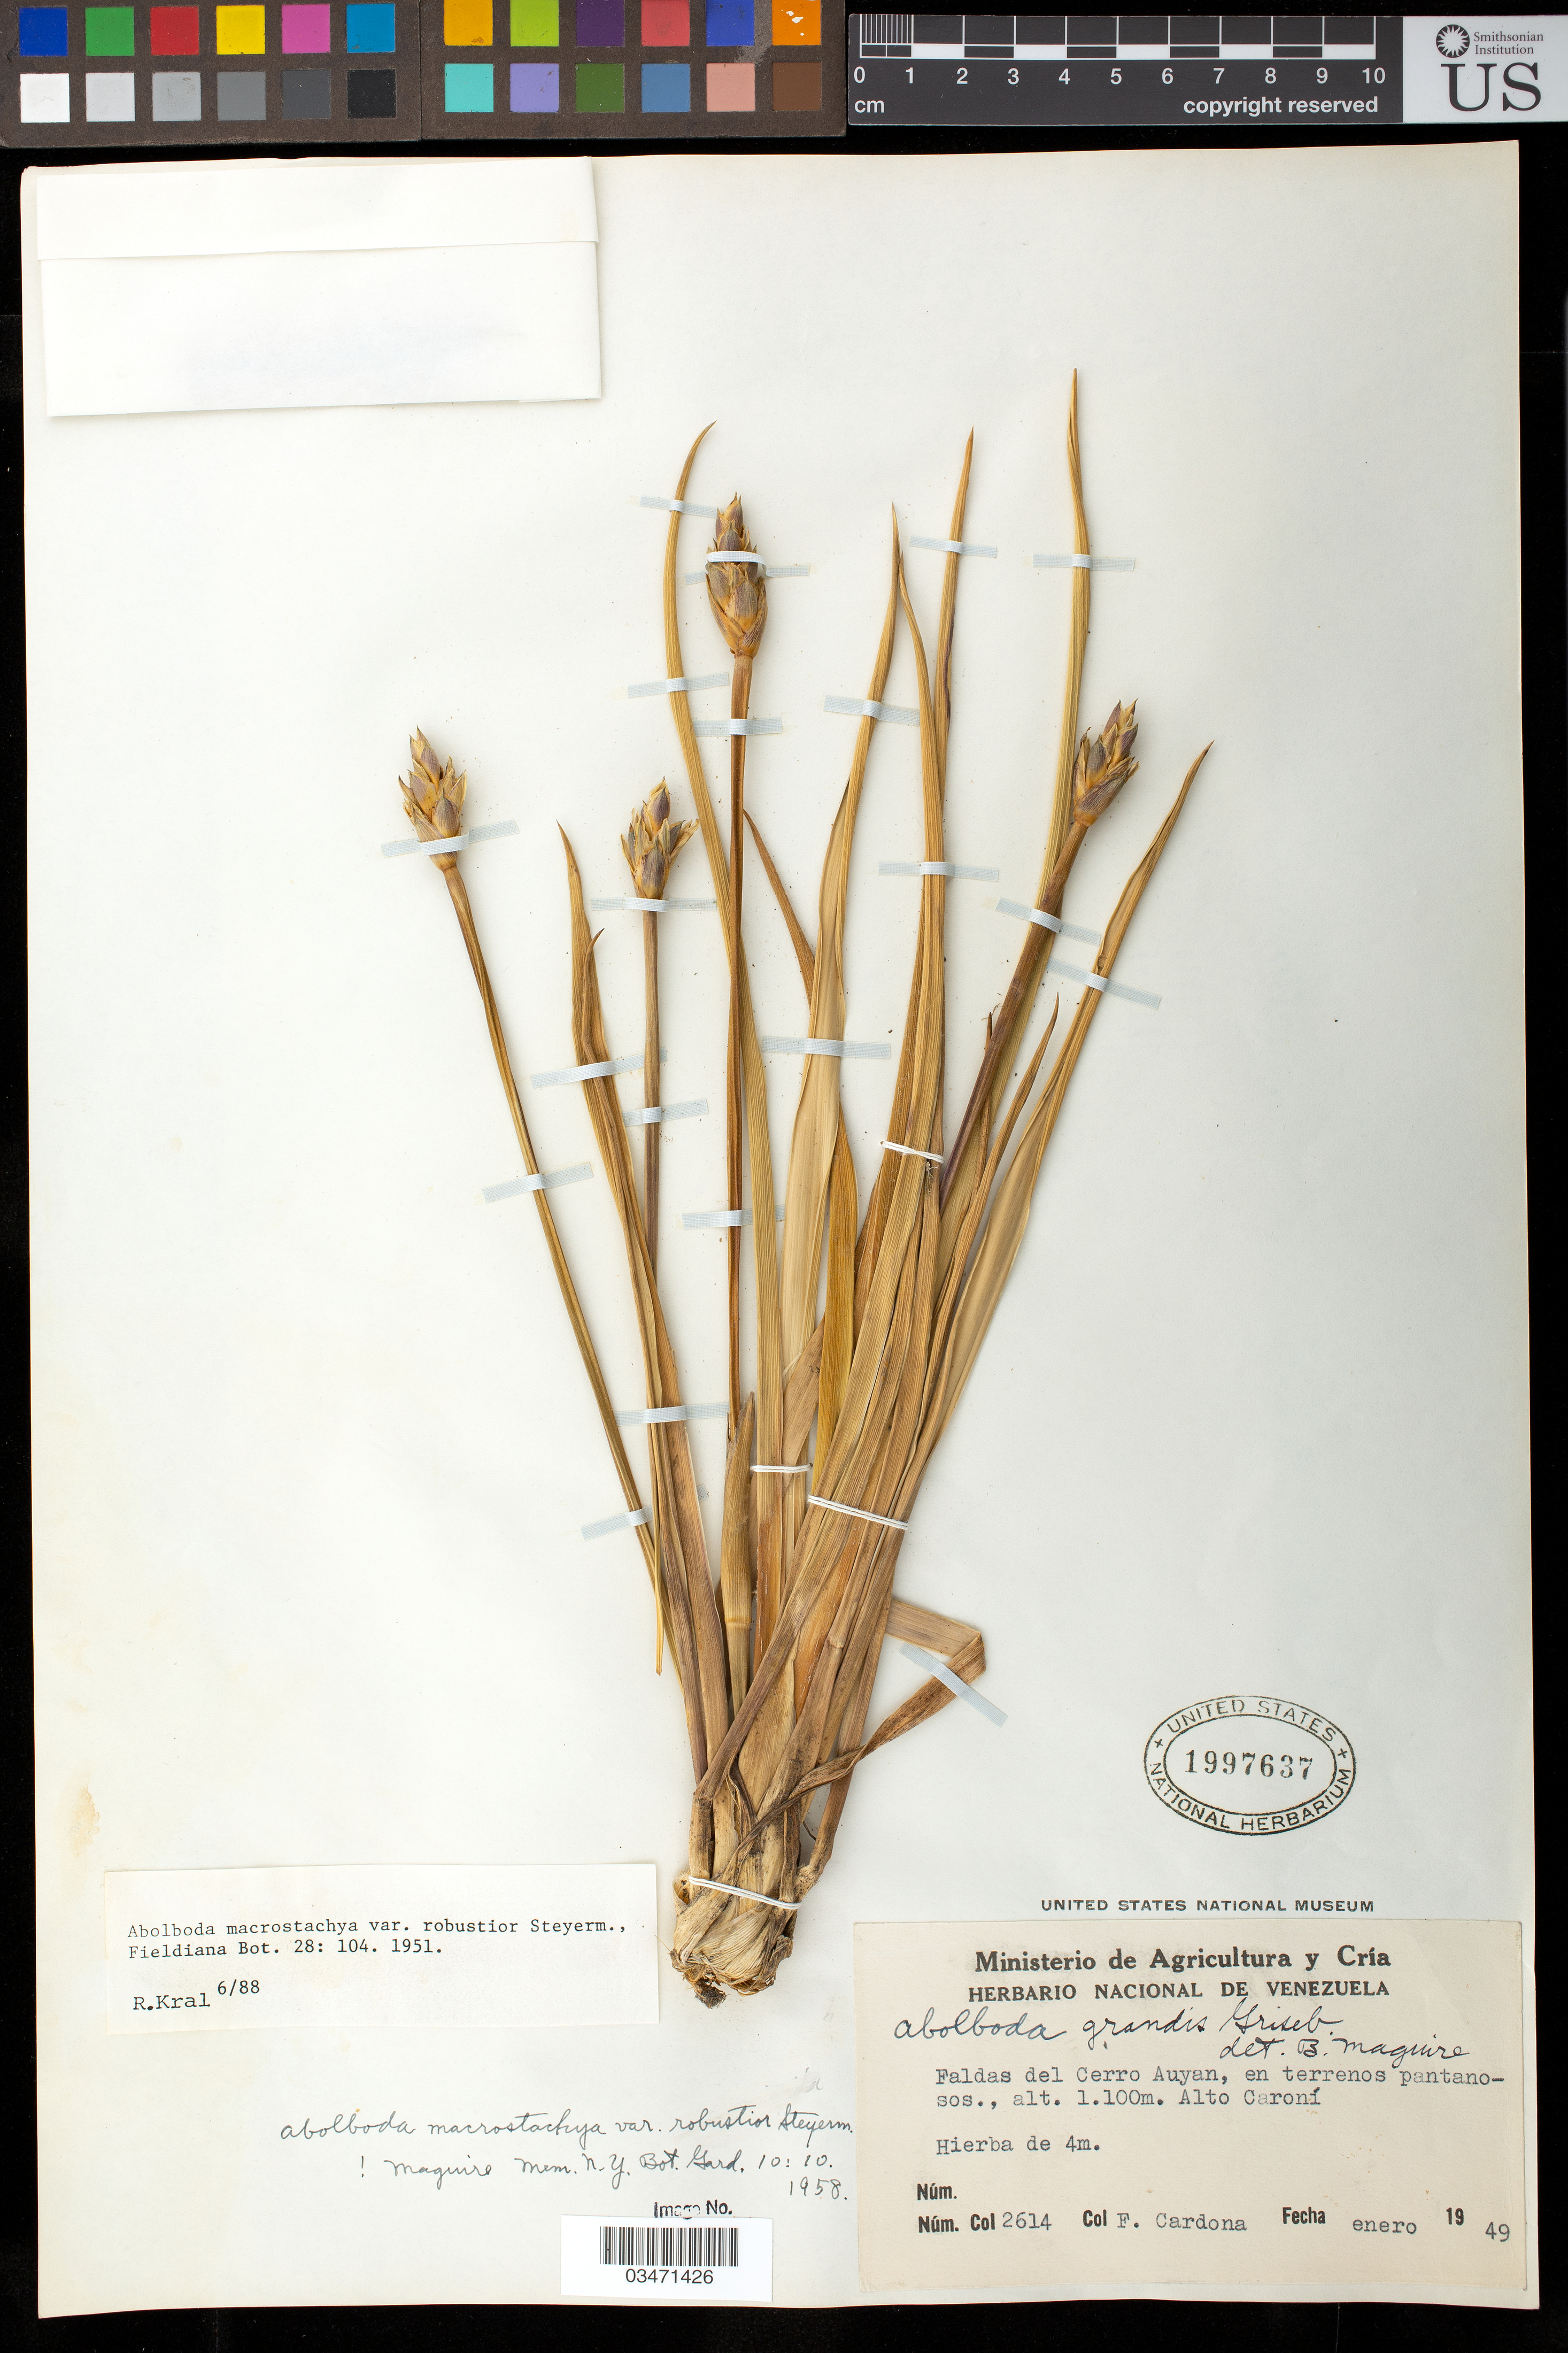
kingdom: Plantae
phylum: Tracheophyta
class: Liliopsida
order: Poales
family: Xyridaceae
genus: Abolboda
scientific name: Abolboda macrostachya var. robustior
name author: Steyerm.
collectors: F. Cardona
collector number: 2614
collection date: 1949-01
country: Venezuela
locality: Cerro Auyan. Alto Caroni.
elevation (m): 1100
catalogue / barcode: US 1997637